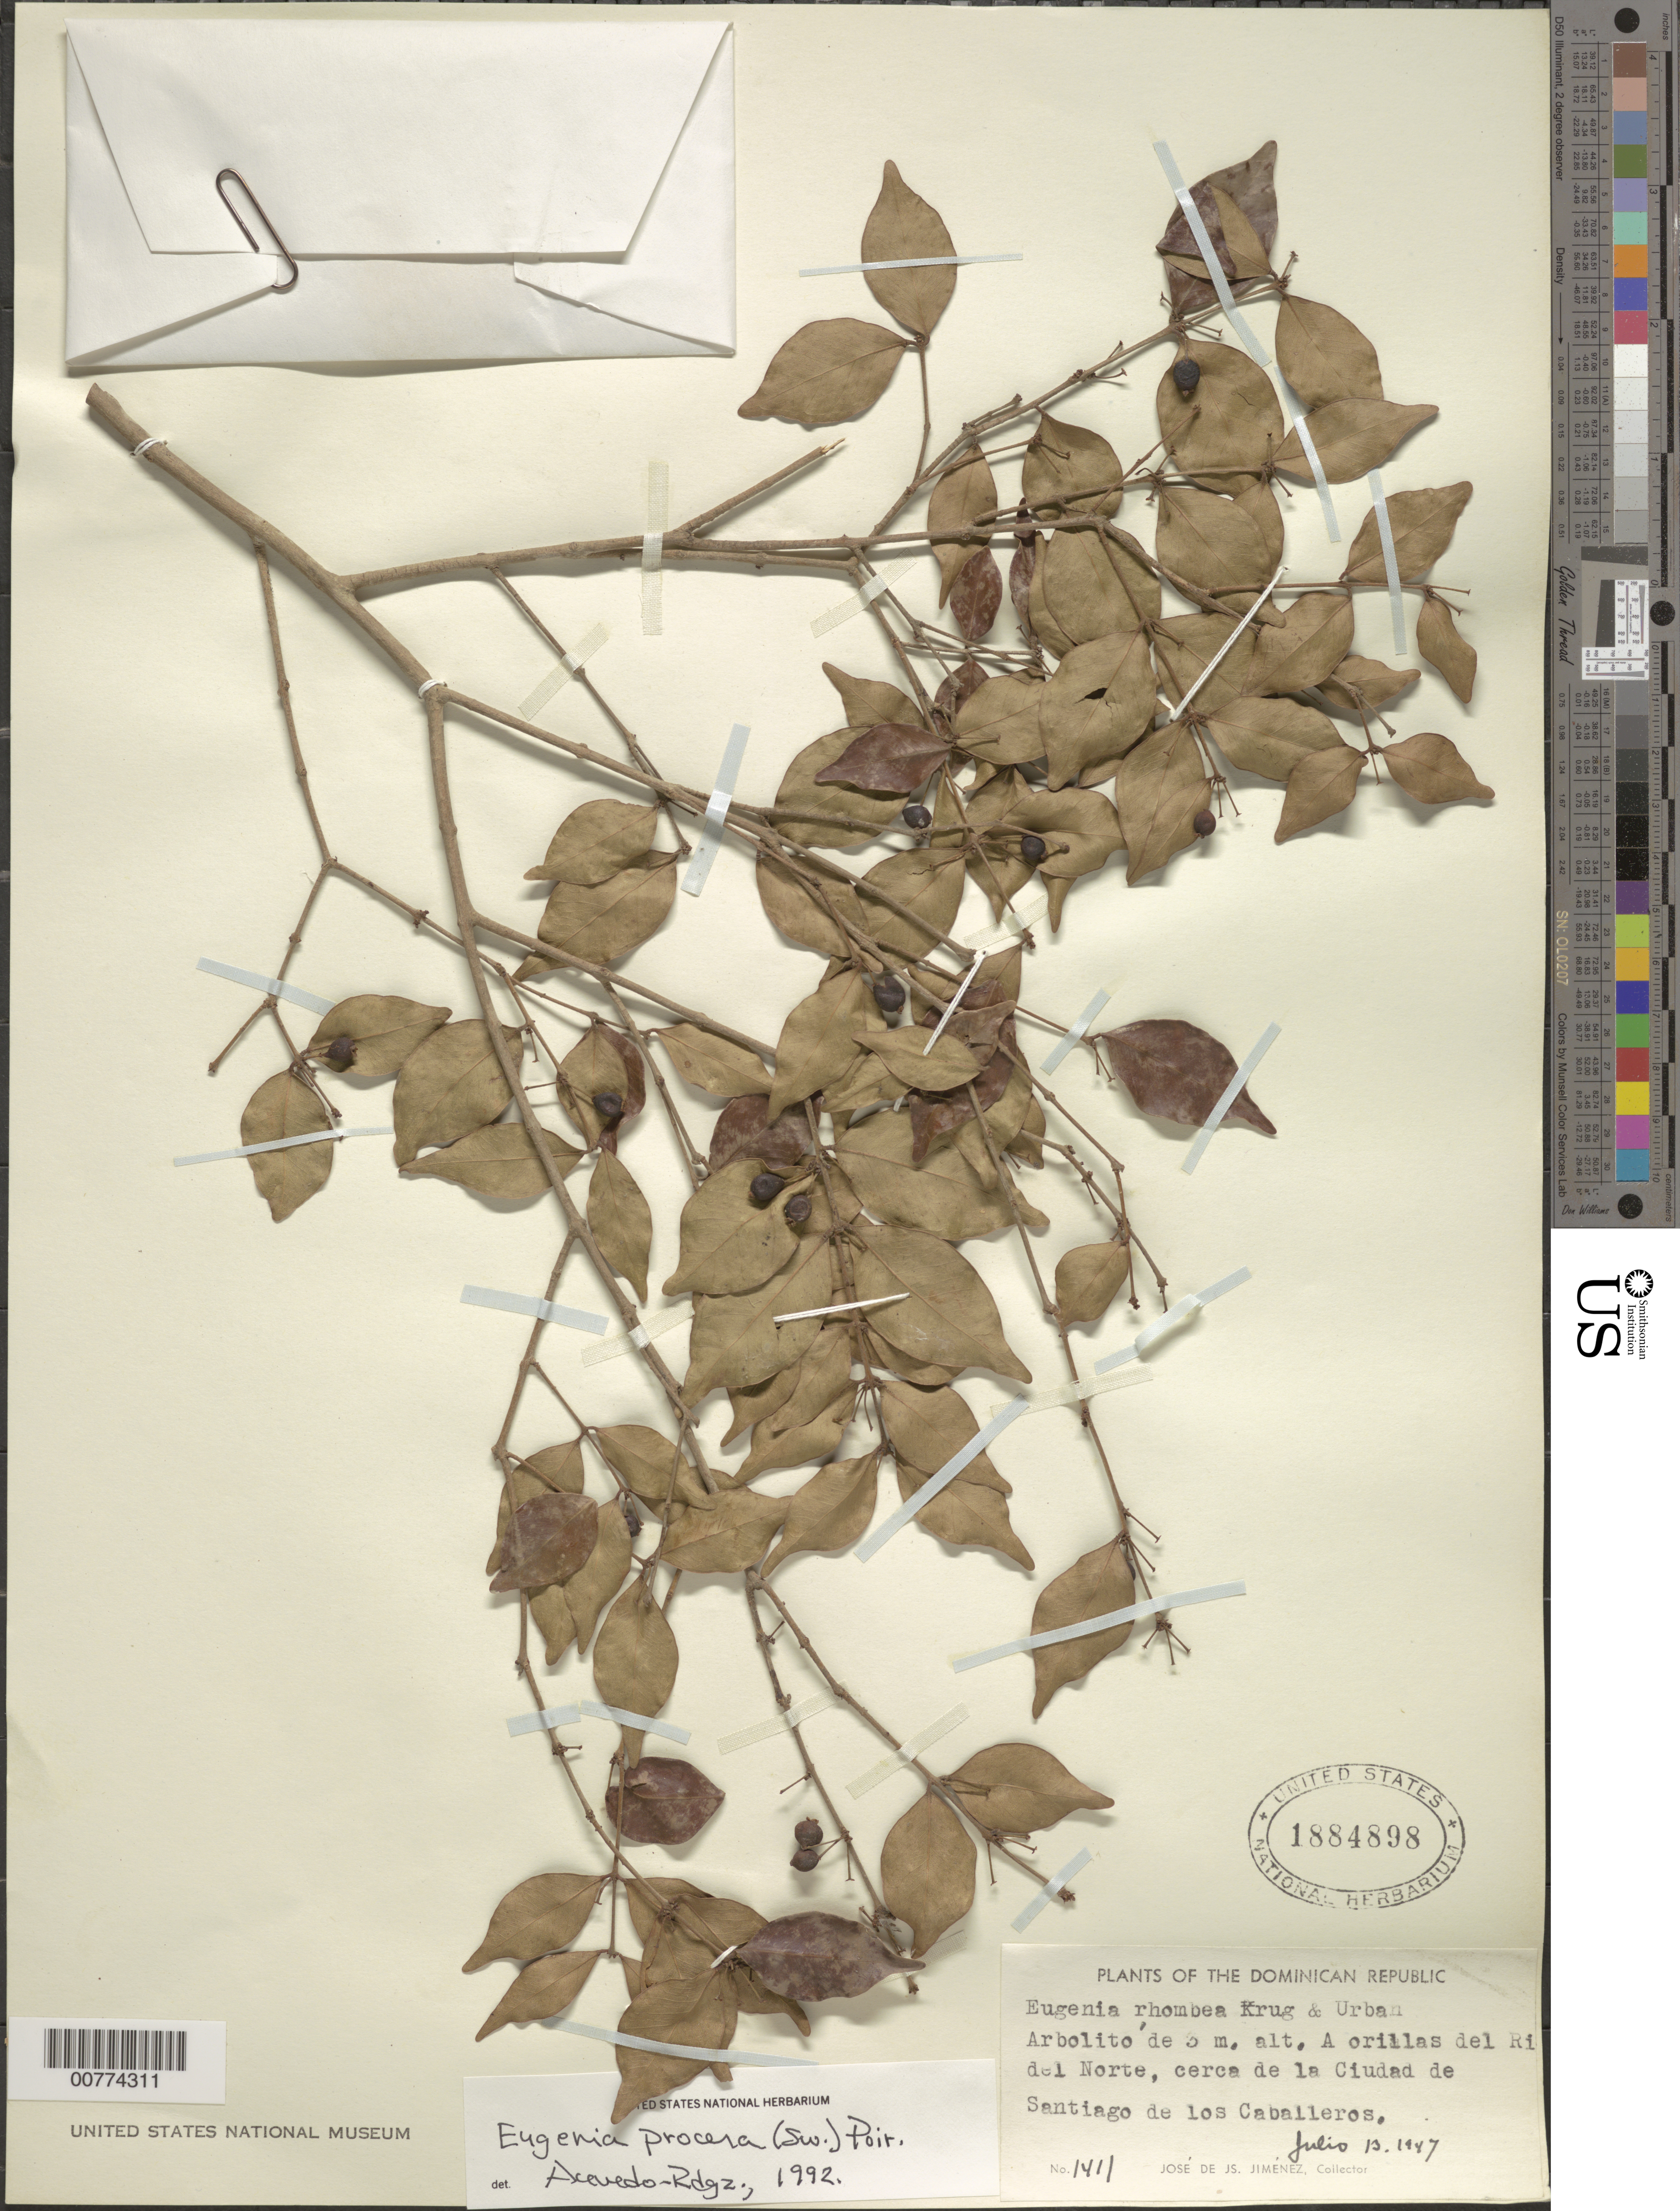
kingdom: Plantae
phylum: Tracheophyta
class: Magnoliopsida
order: Myrtales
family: Myrtaceae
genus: Eugenia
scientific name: Eugenia procera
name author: (Sw.) Poir.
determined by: Acevedo-Rodríguez, P., (BOT), Smithsonian Institution - National Museum of Natural History (UNITED STATES)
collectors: J. J. Jiménez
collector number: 1411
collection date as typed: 13 Jul 1947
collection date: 1947-07-13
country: Dominican Republic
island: Hispaniola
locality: Close to Santiago de los Caballeros City, Rio del Norte.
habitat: Banks of river.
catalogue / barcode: US 1884898